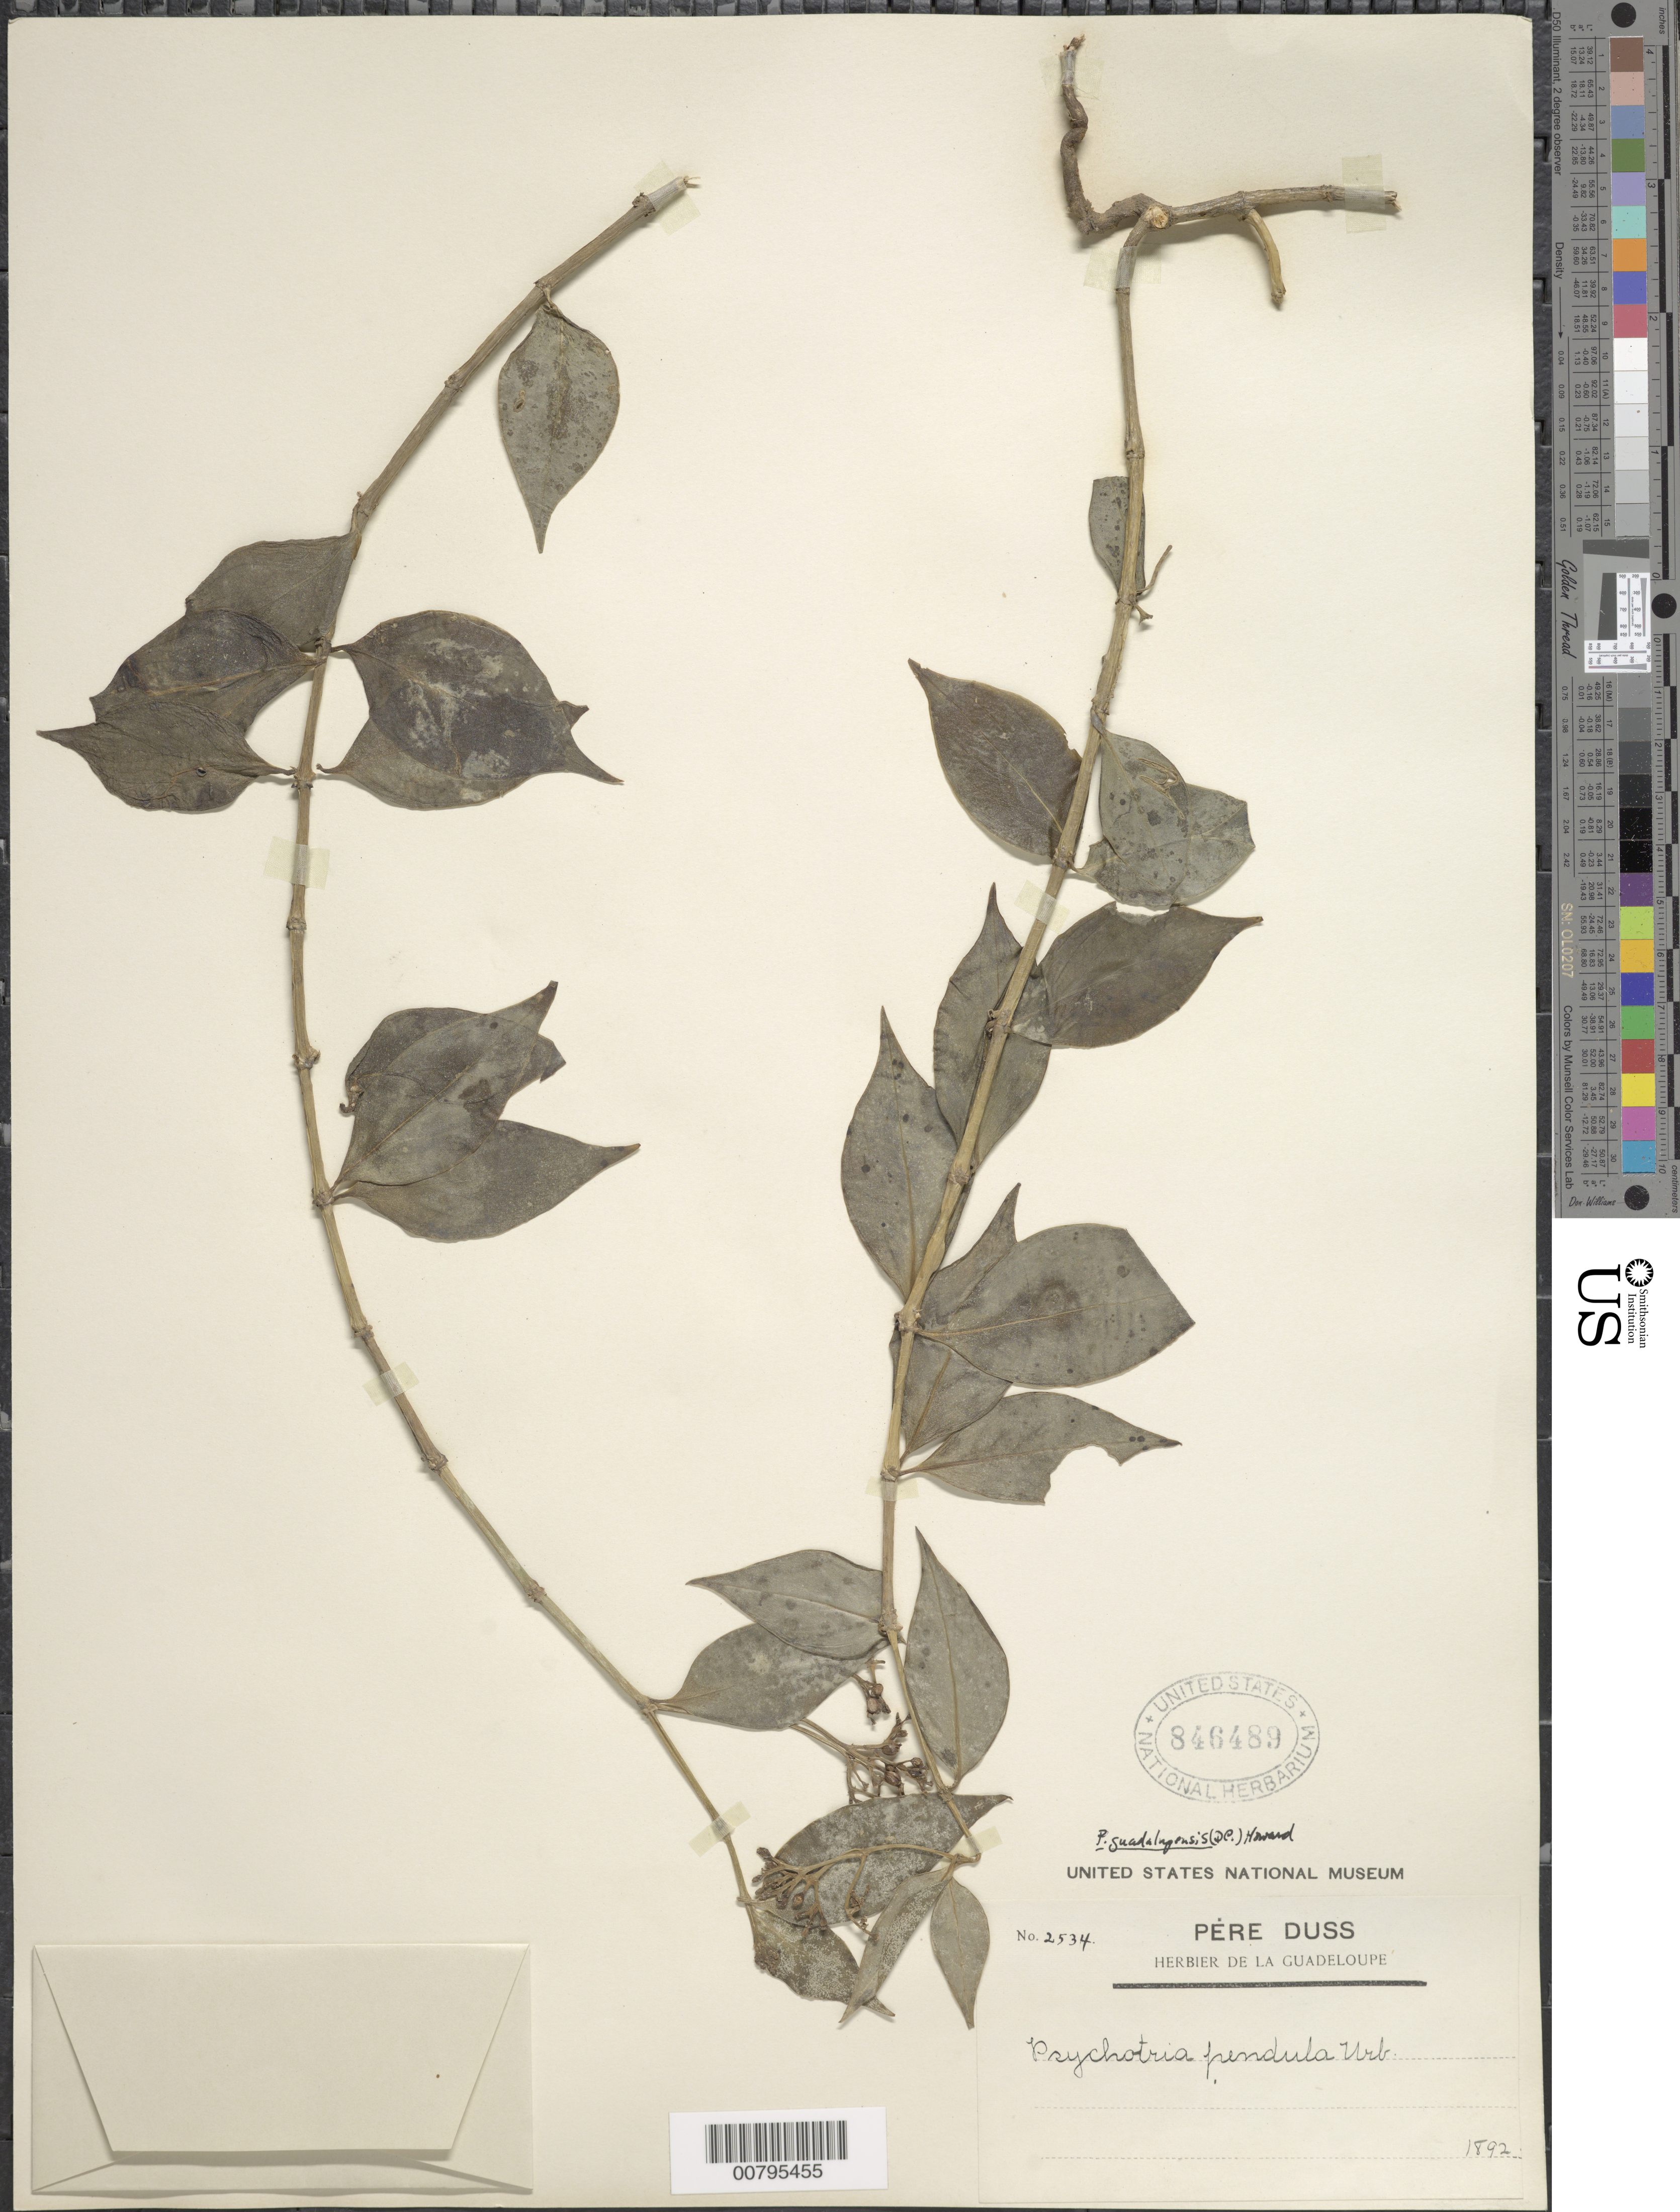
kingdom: Plantae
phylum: Tracheophyta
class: Magnoliopsida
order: Gentianales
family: Rubiaceae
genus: Notopleura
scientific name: Notopleura guadalupensis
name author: (DC.) C.M. Taylor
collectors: Père Duss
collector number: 2534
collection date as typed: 1892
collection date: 1892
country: Guadeloupe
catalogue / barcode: US 846489